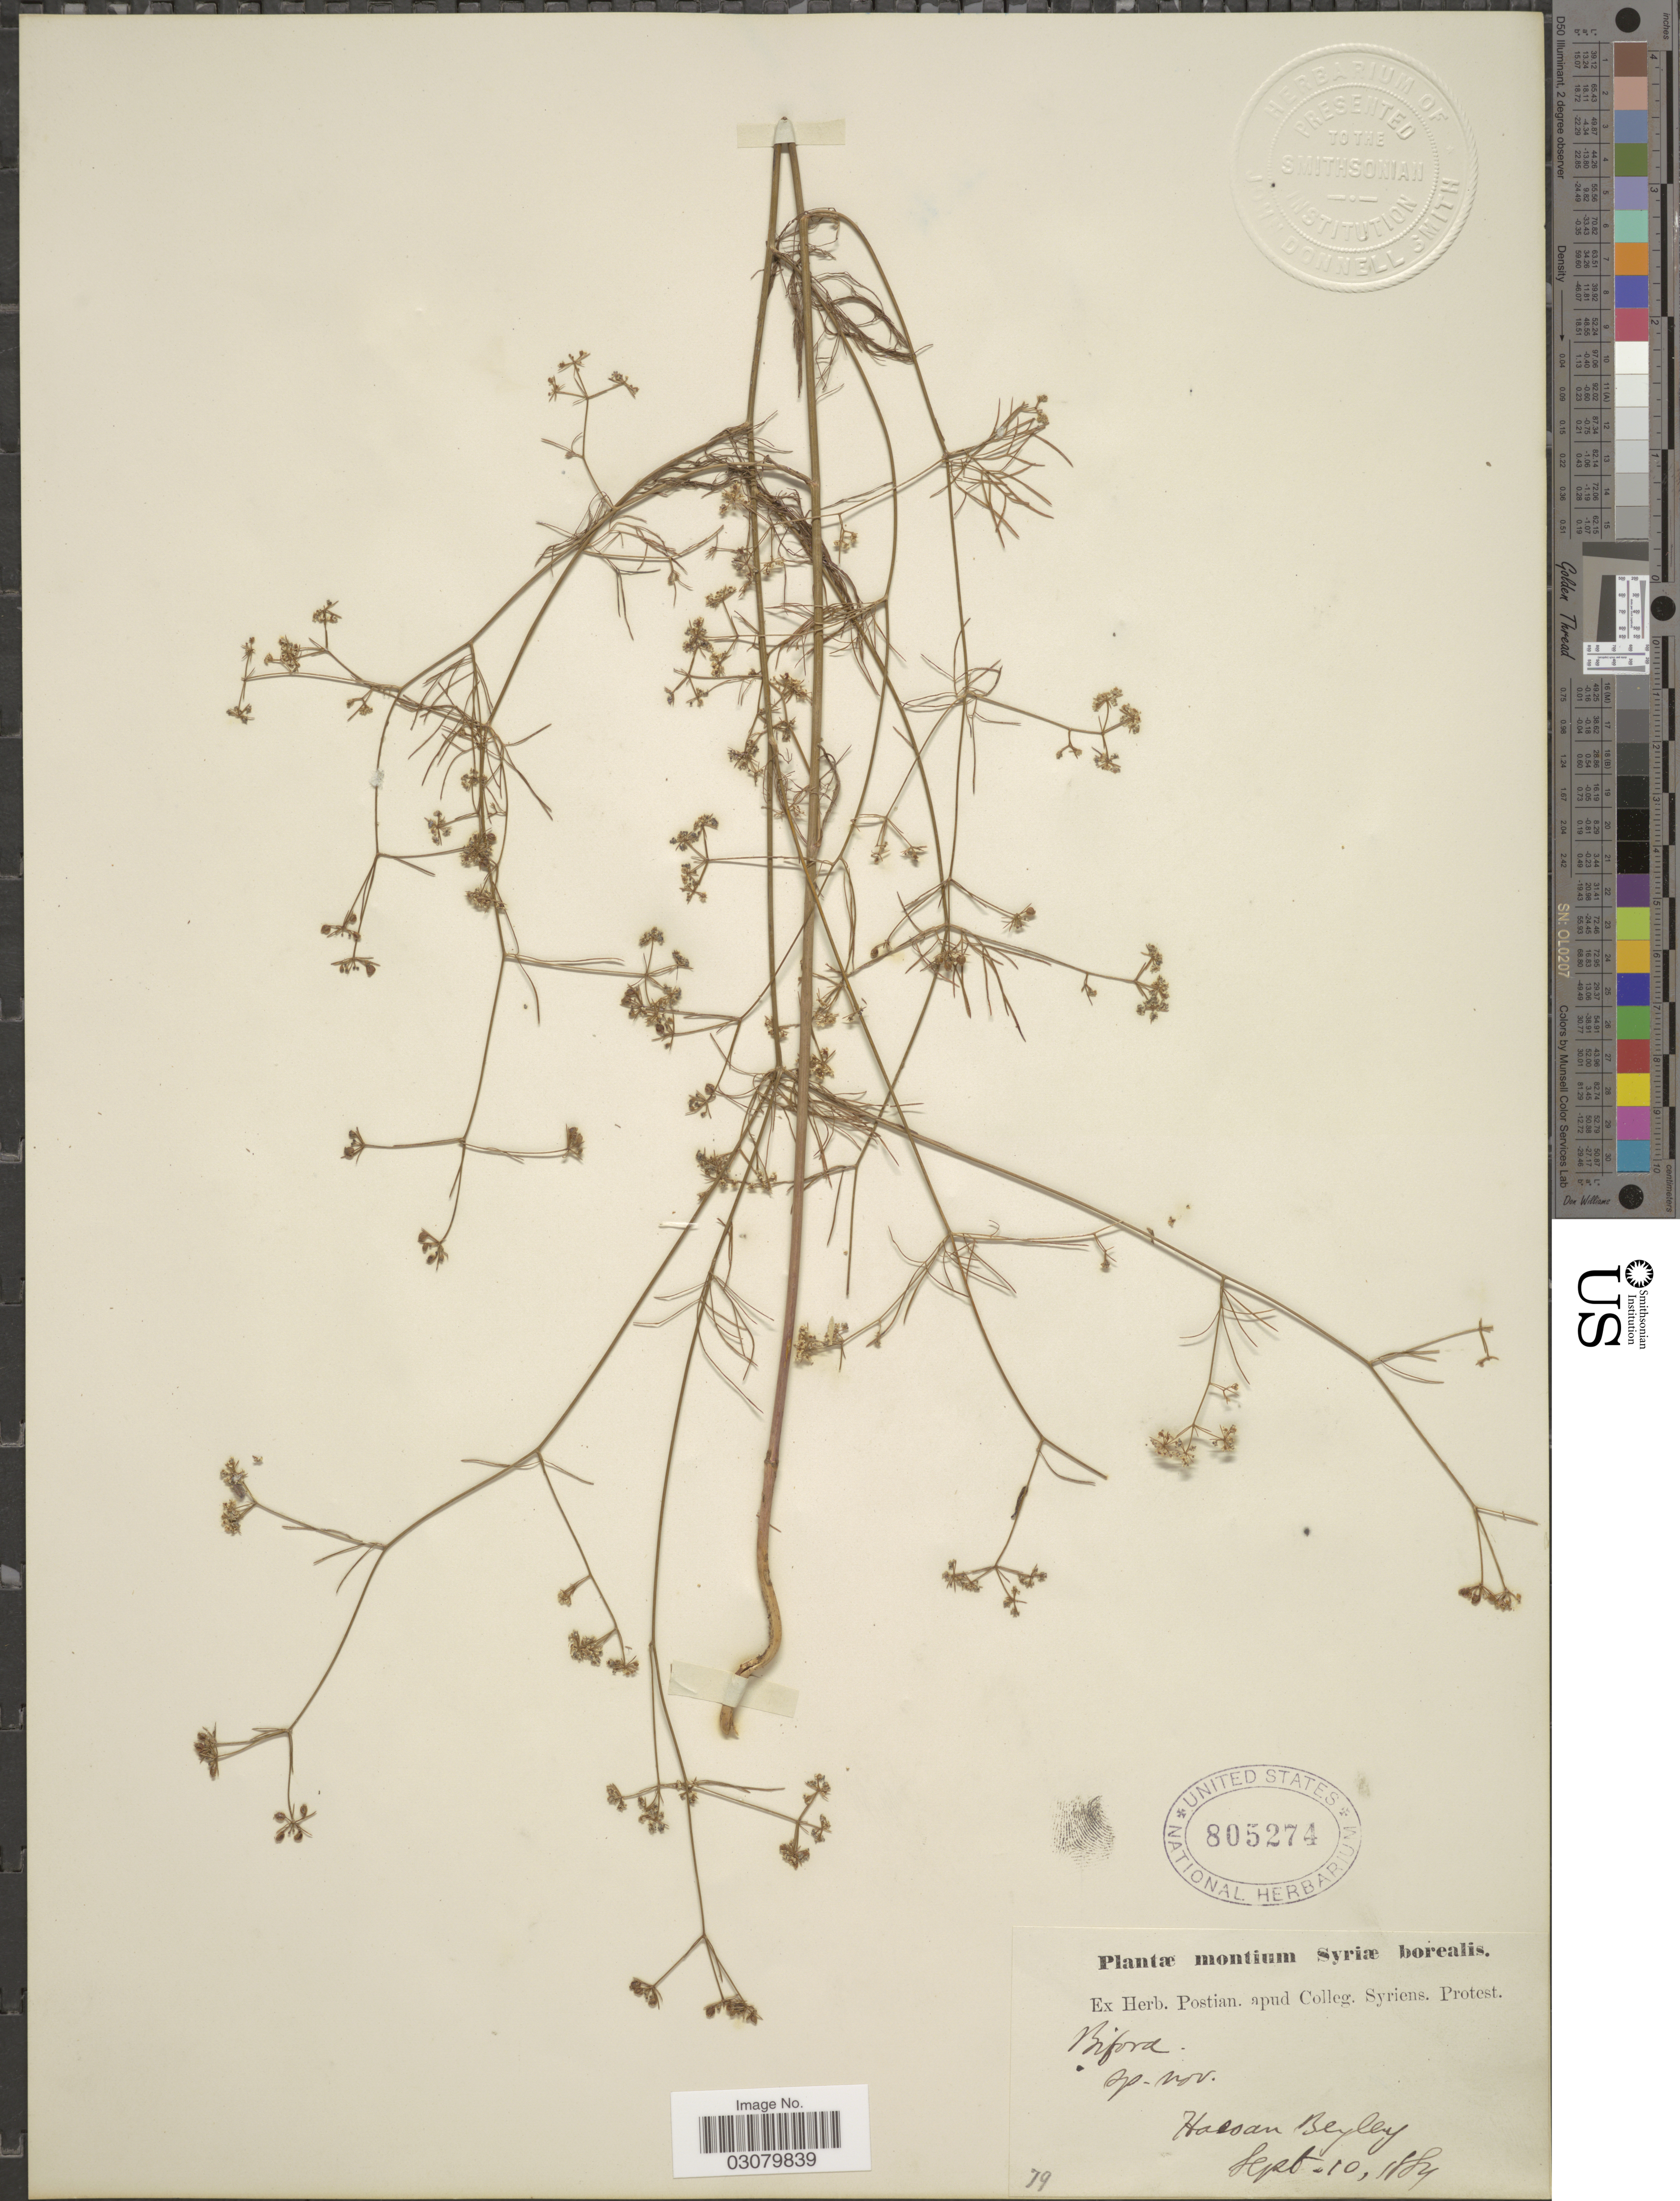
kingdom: Plantae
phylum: Tracheophyta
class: Magnoliopsida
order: Apiales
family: Apiaceae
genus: Bifora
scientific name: Bifora sp.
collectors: ex herb. Postian. apud Colleg. Syriens. Protest. USE "Fannie P. A. Shepard" (10308853) AS PRIMARY COLLECTOR INSTEAD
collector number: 79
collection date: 1884-09-10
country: Syria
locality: Montium Syriæ borealis. Hassan Beyley.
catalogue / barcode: US 805274